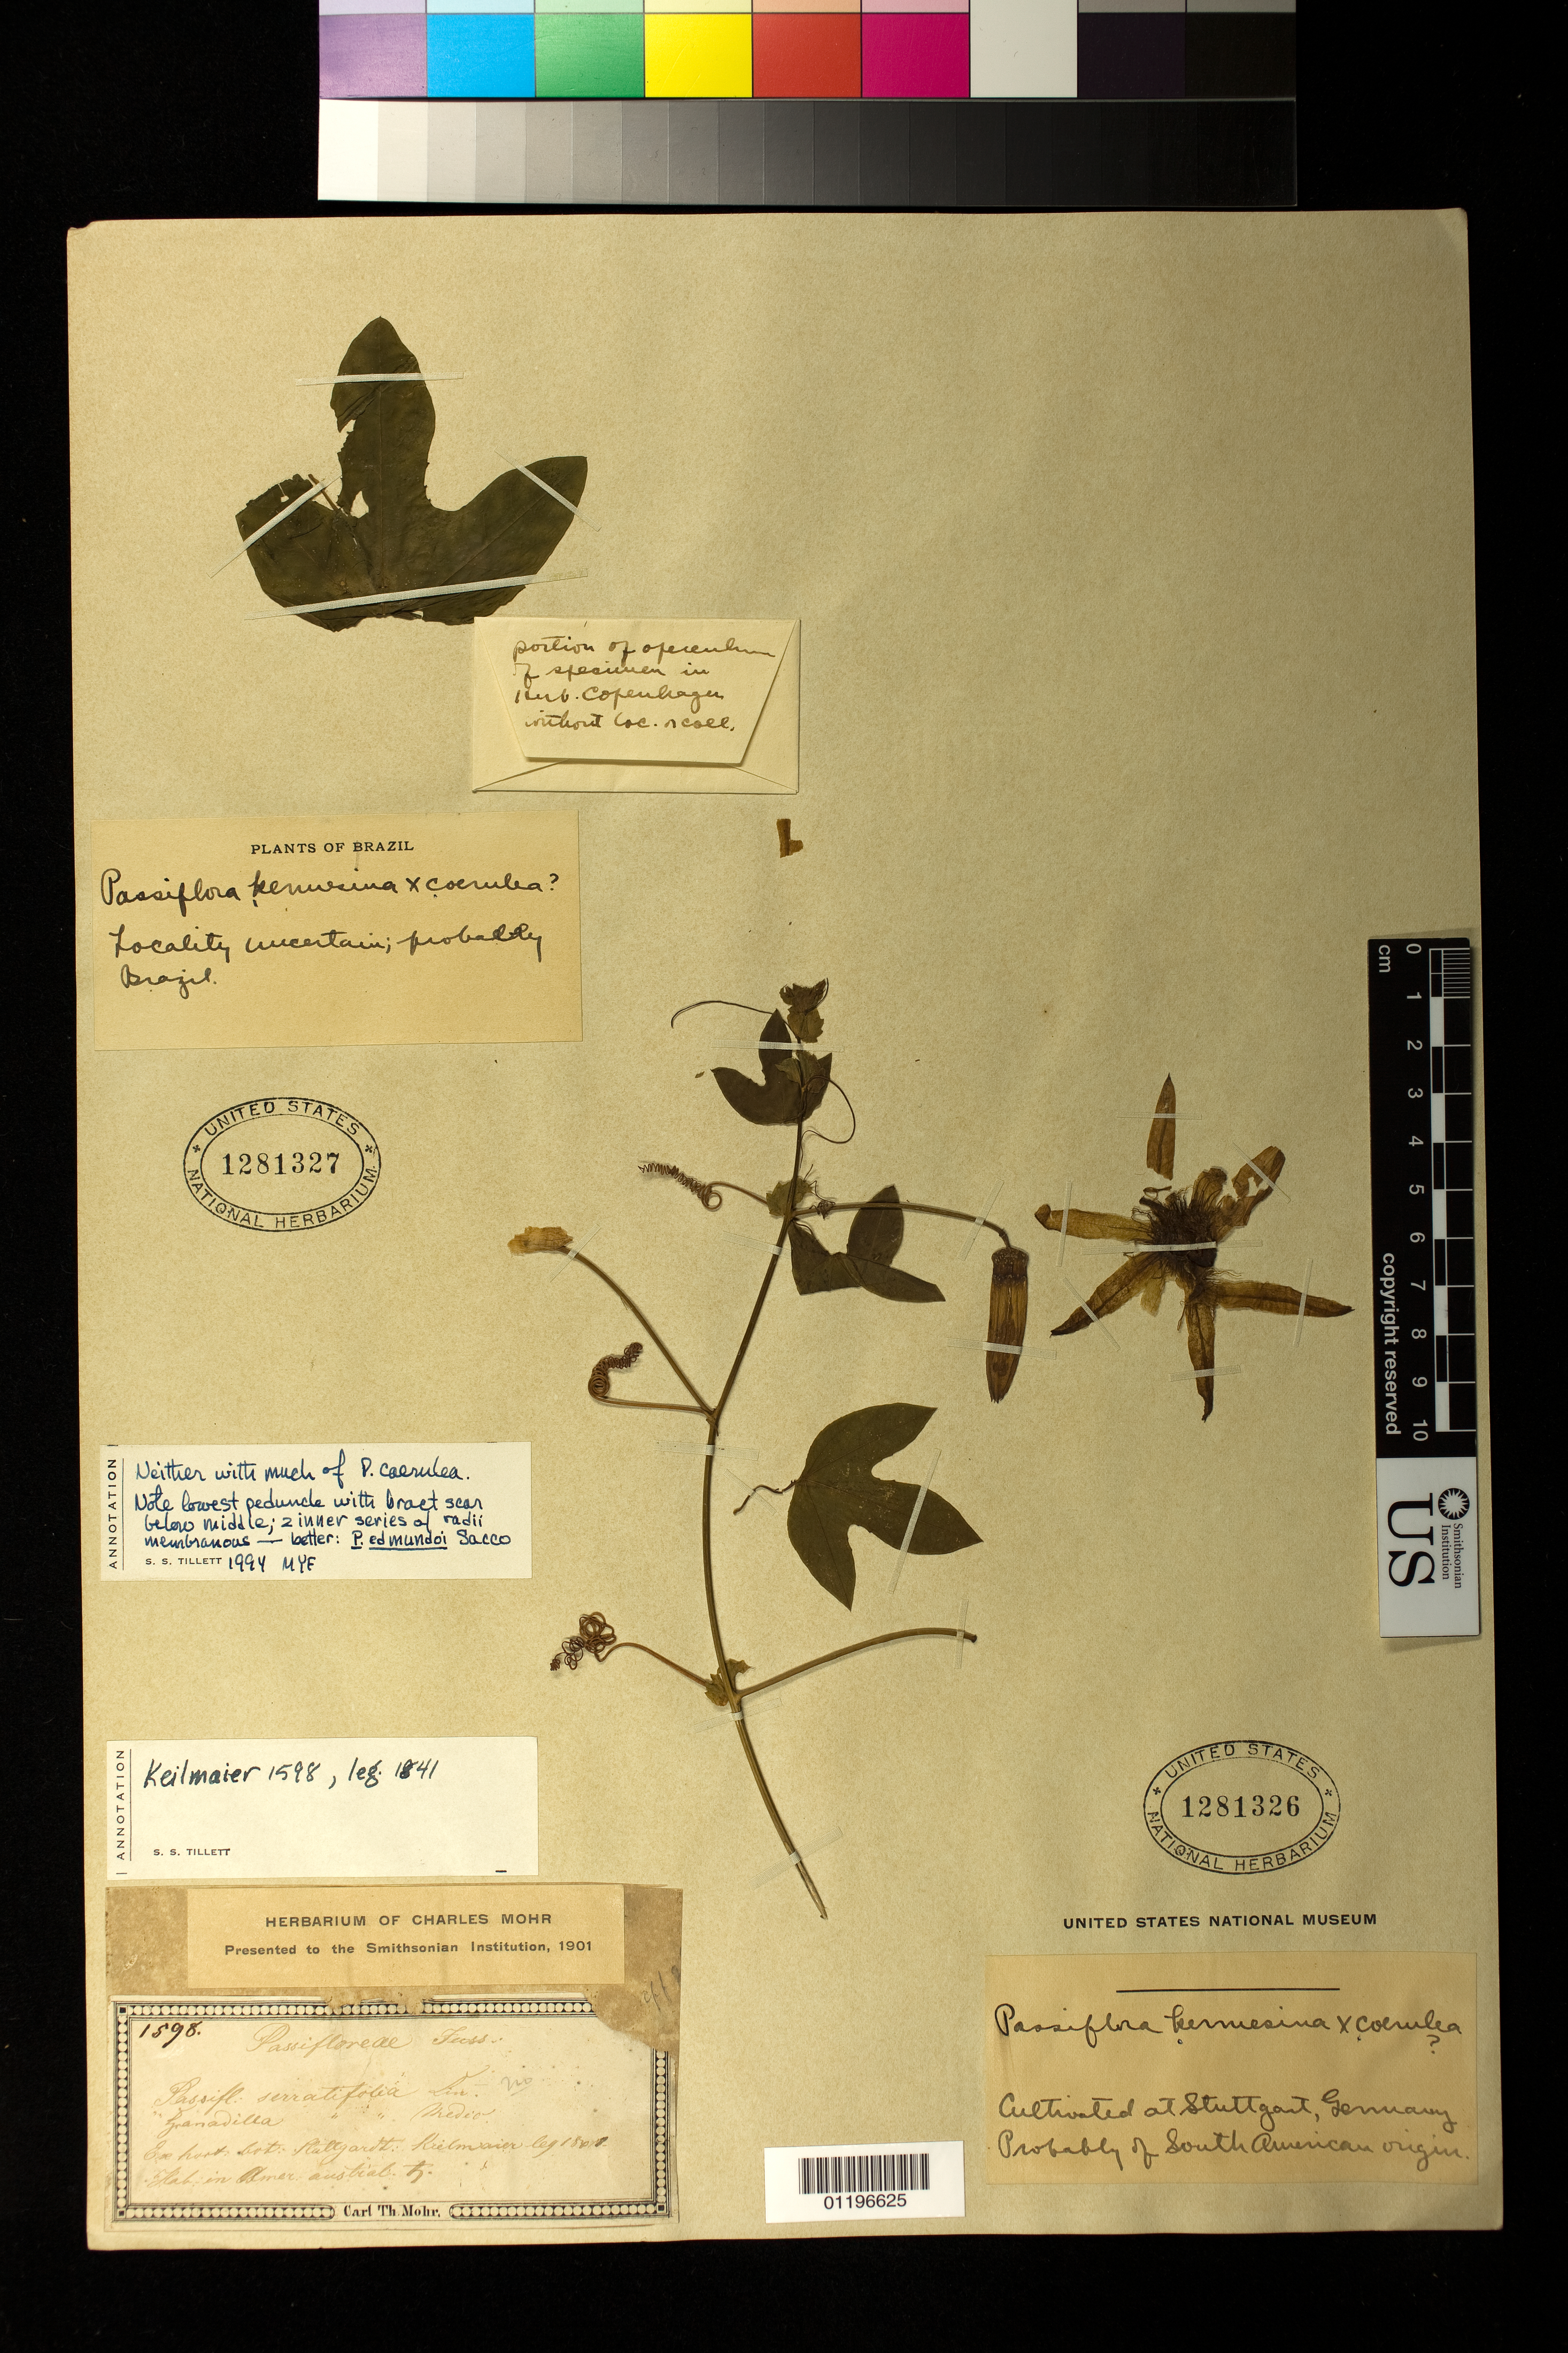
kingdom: Plantae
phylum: Tracheophyta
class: Magnoliopsida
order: Malpighiales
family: Passifloraceae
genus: Passiflora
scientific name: Passiflora edmundoi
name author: Sacco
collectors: S. Keilmaier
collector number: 1598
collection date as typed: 1841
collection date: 1841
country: Germany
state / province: Baden-Württemberg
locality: Cultivated at Stuttgart, Germany, probably of South American origin.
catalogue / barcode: US 1281326